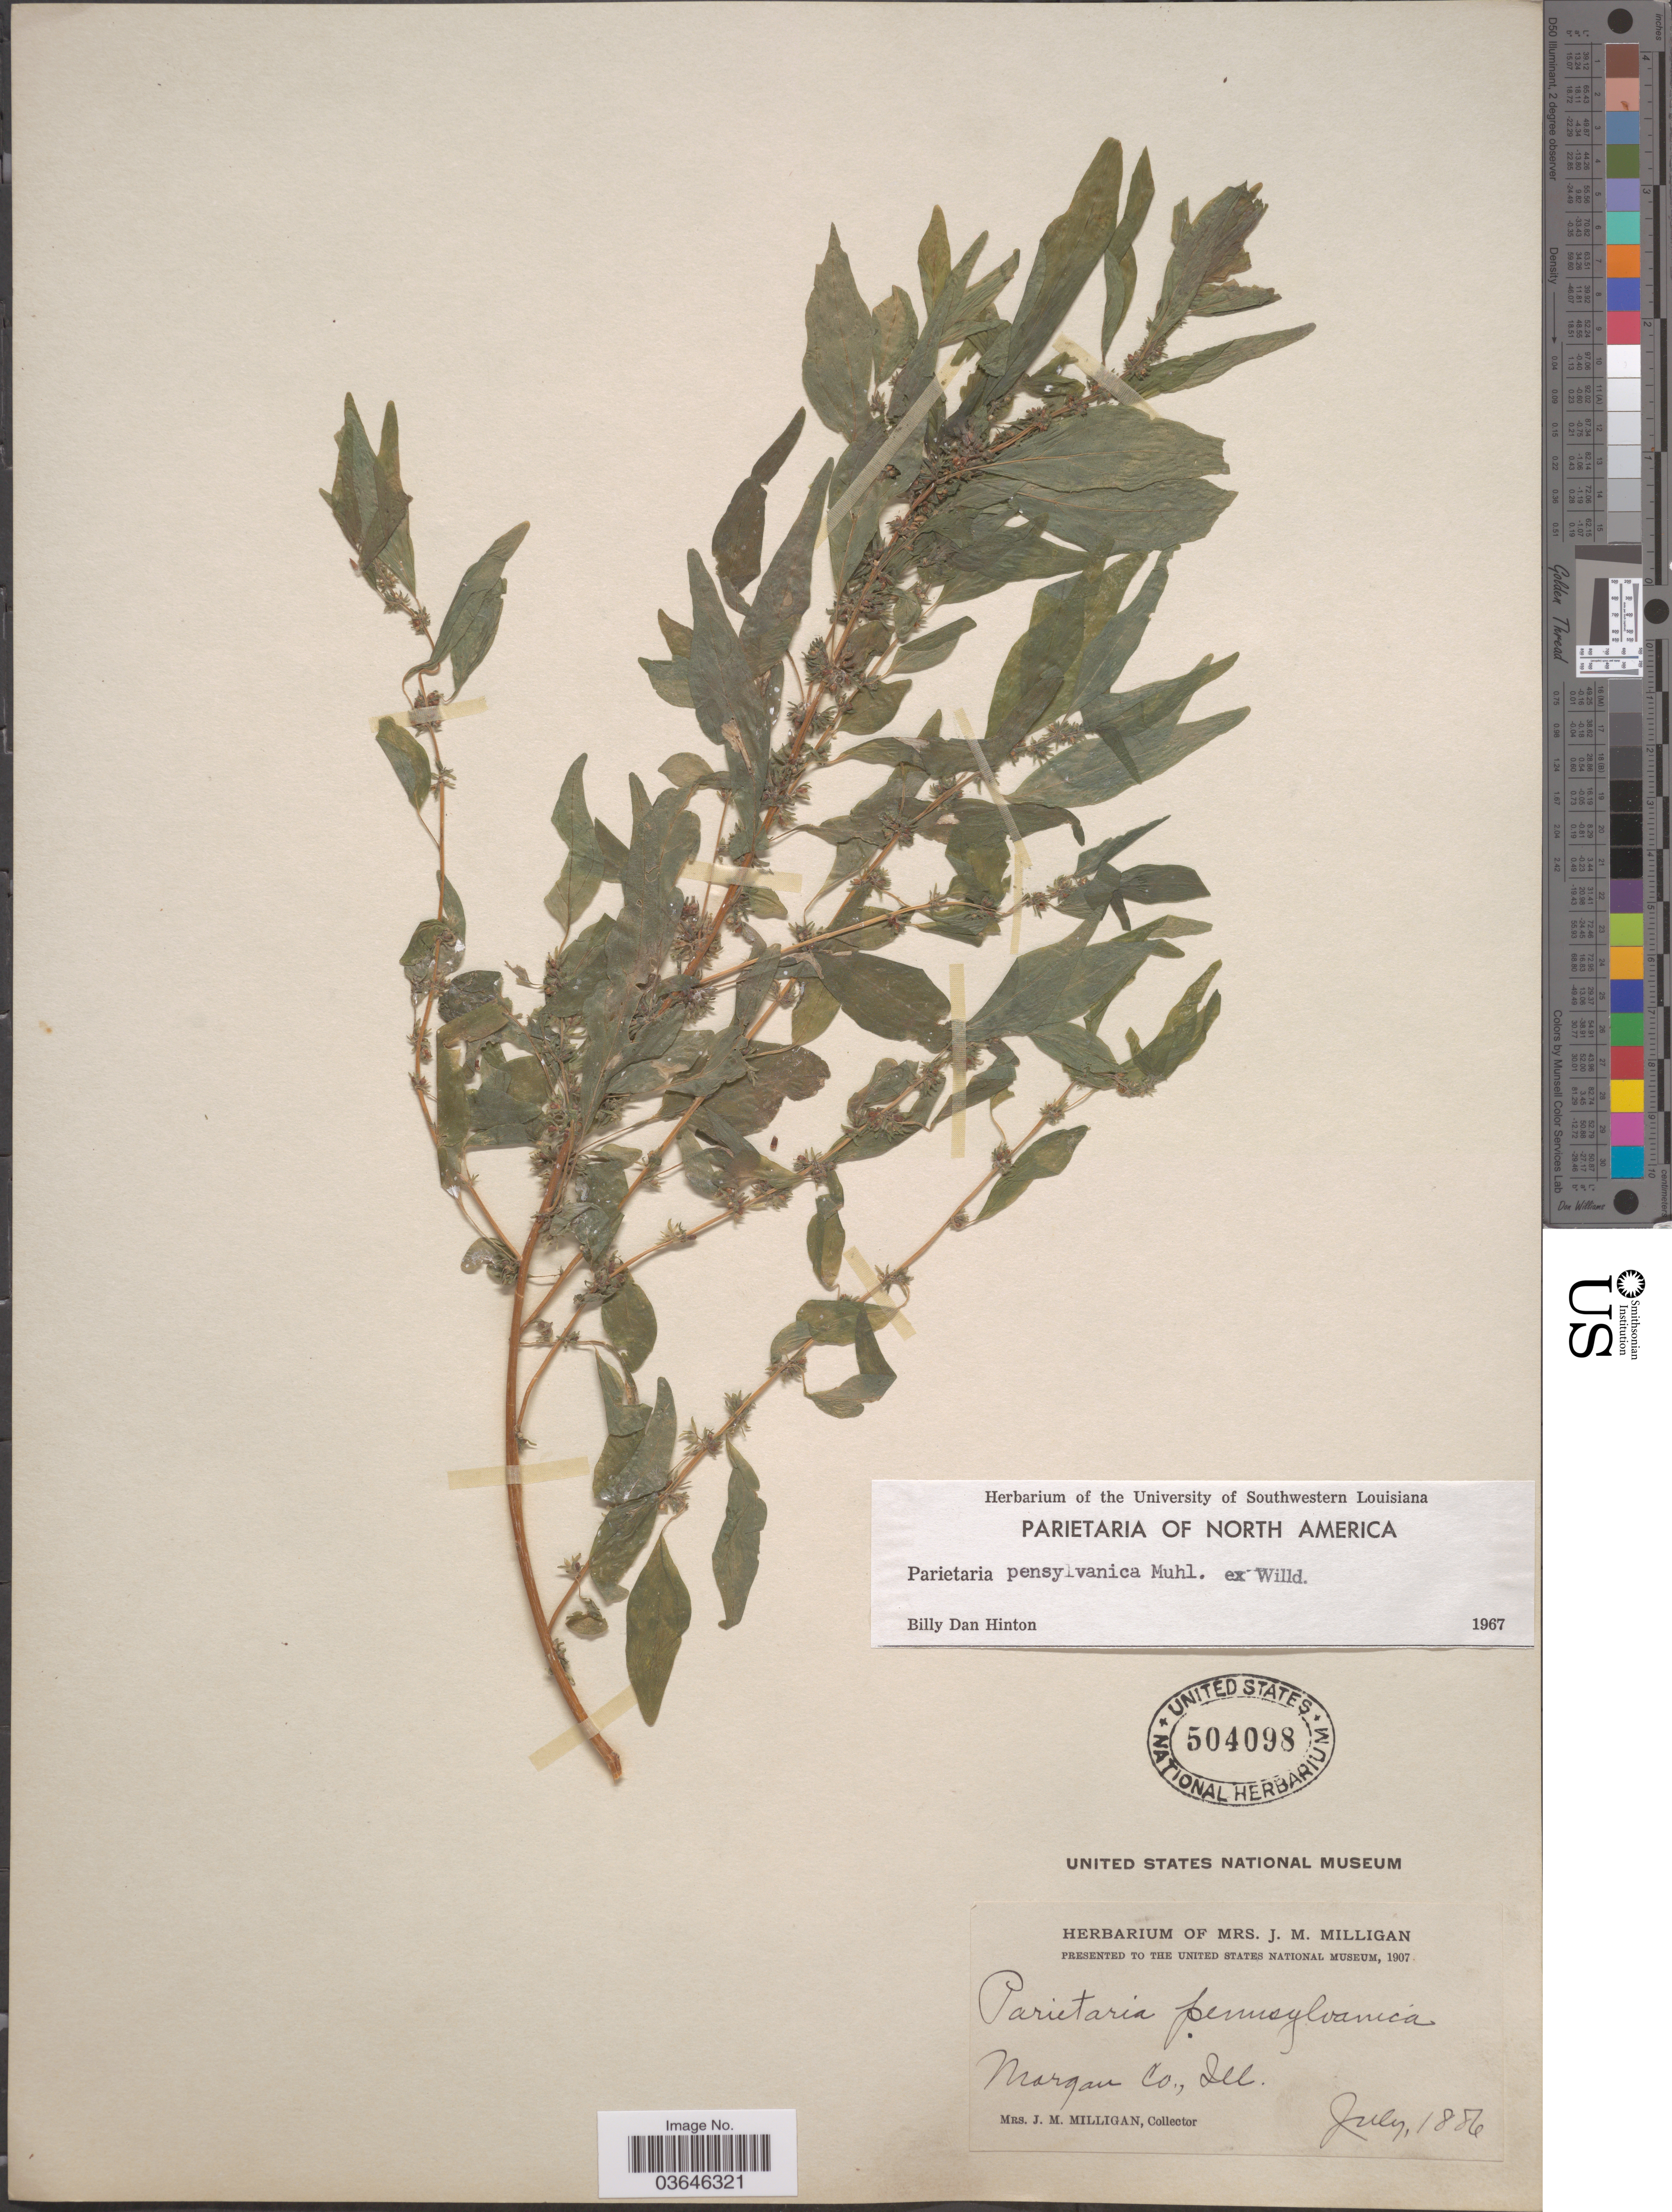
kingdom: Plantae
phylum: Tracheophyta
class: Magnoliopsida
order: Rosales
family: Urticaceae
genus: Parietaria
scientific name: Parietaria pensylvanica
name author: Muhl. ex Willd.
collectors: J. Milligan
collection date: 1886-07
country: United States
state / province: Illinois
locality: Morgan Co.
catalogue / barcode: US 504098